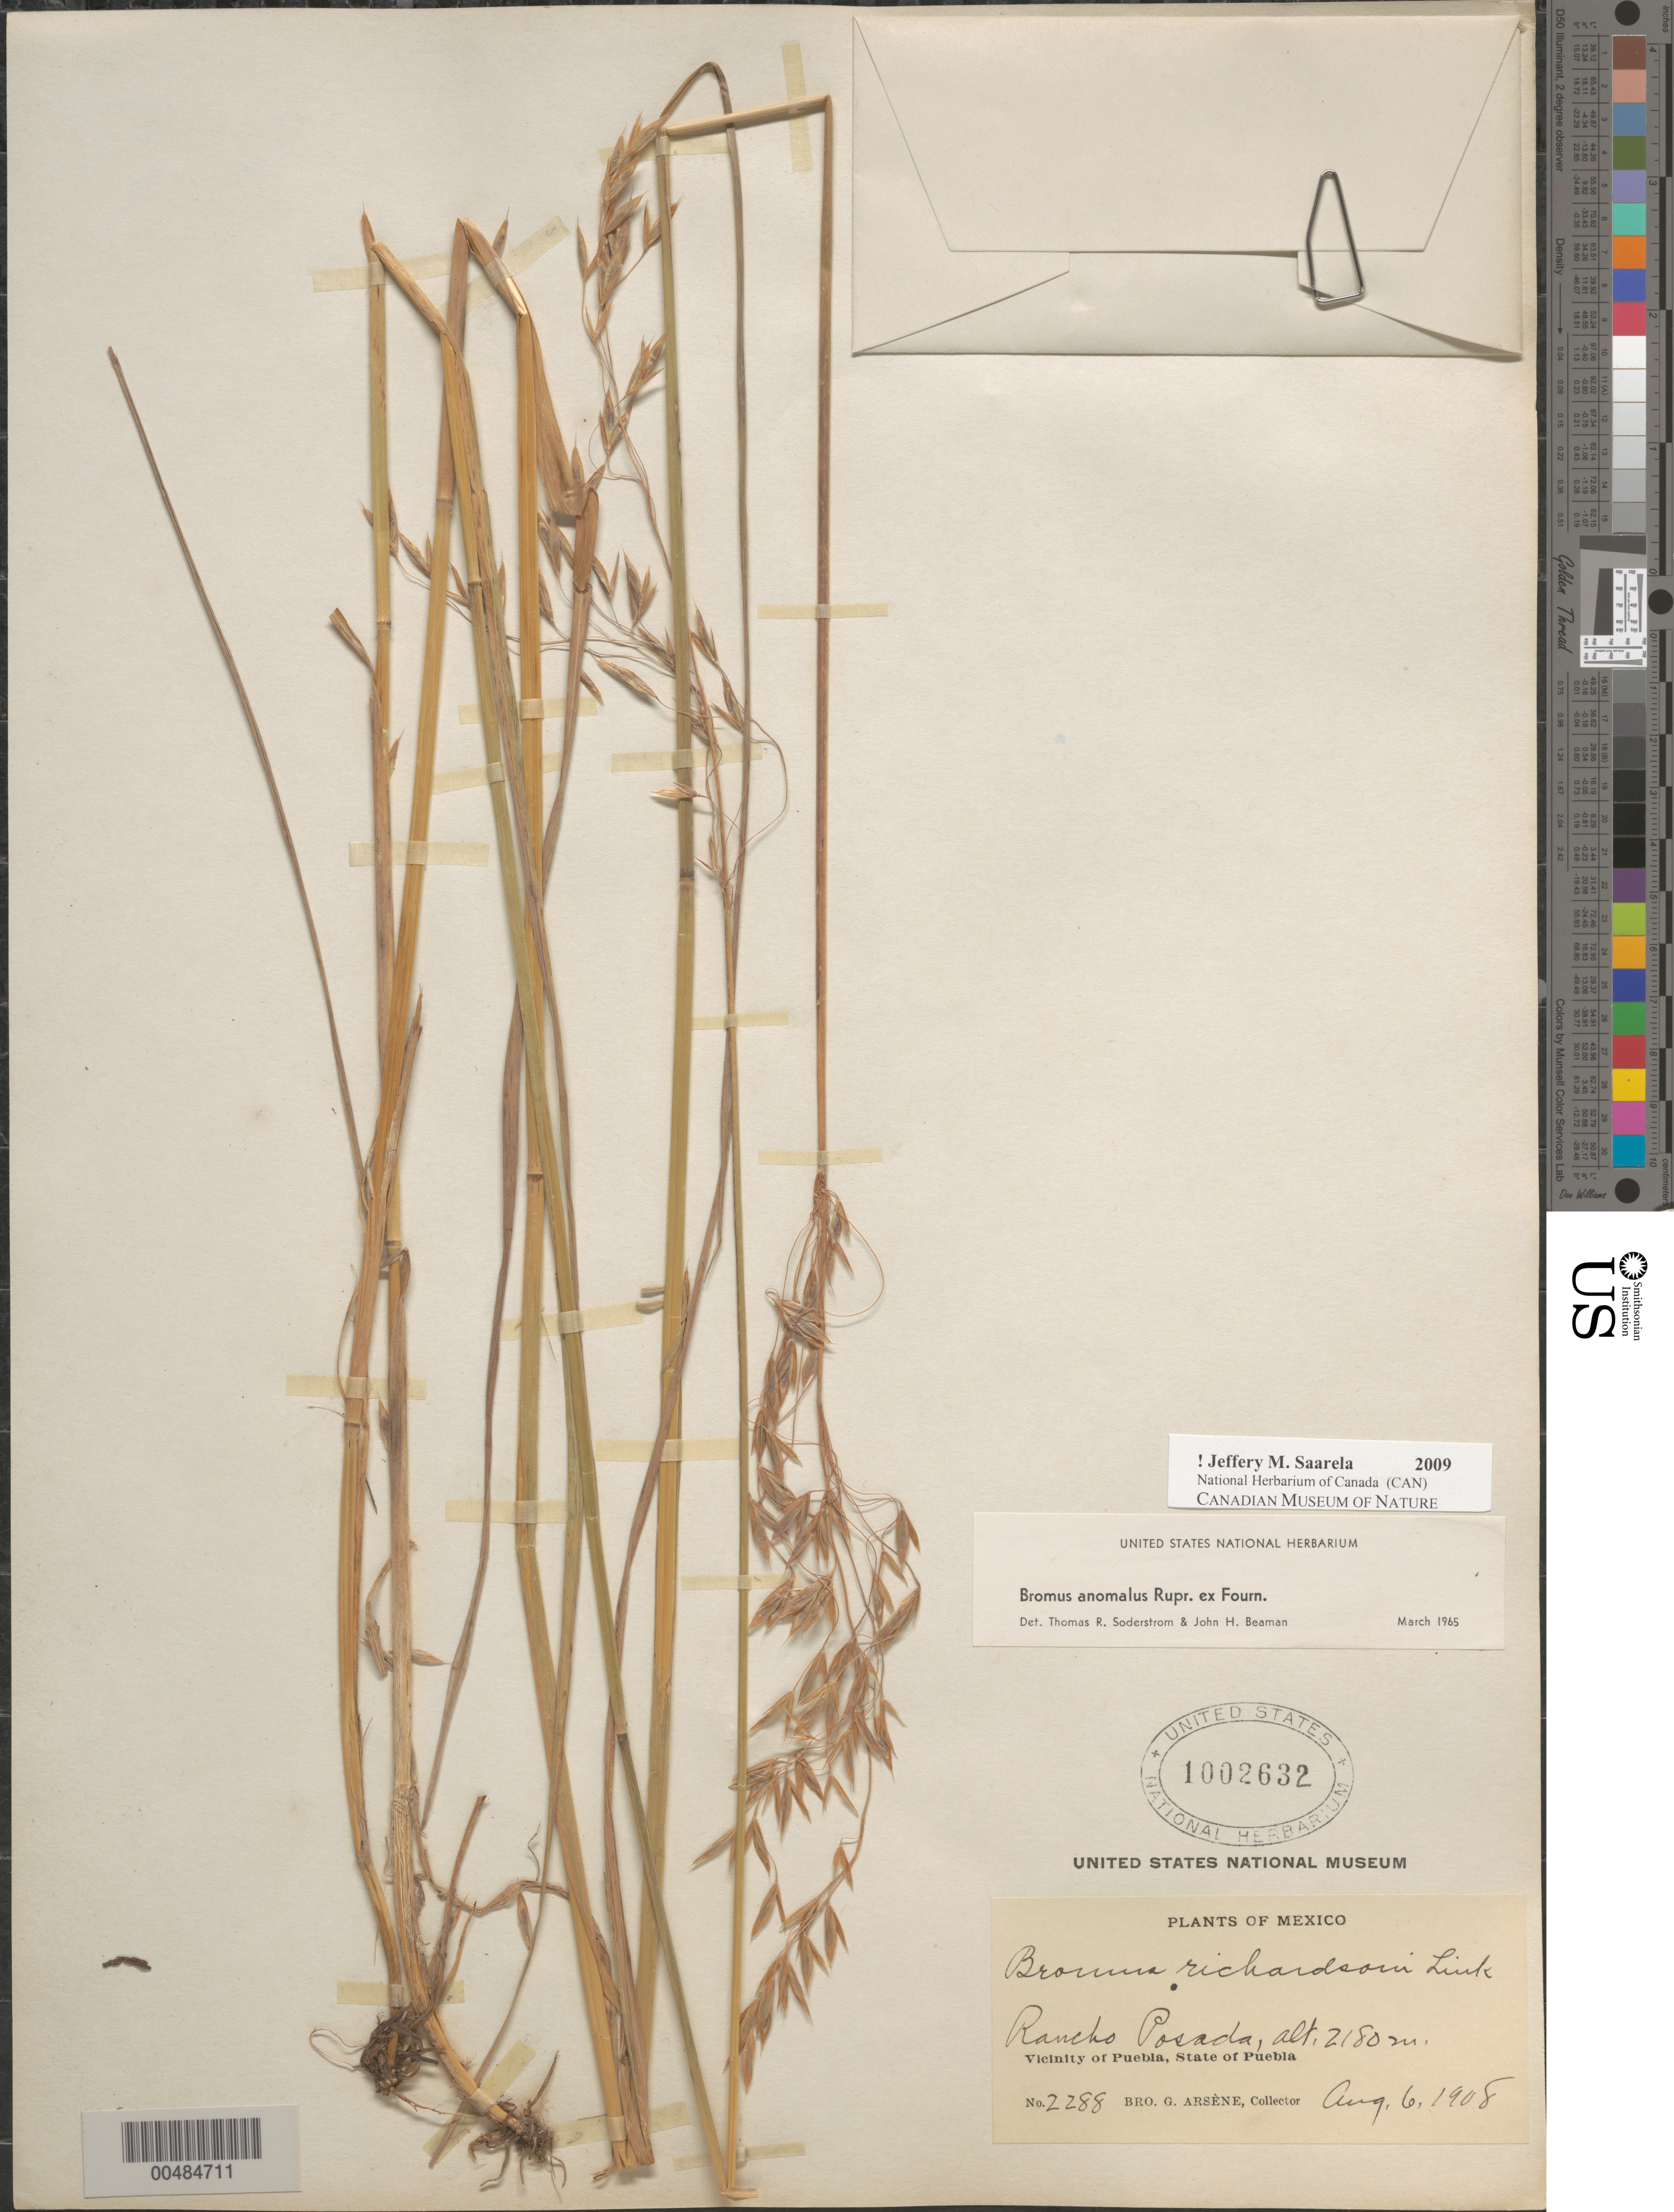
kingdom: Plantae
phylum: Tracheophyta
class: Liliopsida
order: Poales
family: Poaceae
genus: Bromus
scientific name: Bromus anomalus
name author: Rupr. ex E. Fourn.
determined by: Soderstrom, T. R.; Beaman, J. H.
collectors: Bro. G. Arsène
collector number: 2288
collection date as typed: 6 Aug 1908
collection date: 1908-08-06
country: Mexico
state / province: Puebla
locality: Rancho Posada, vicinity of Puebla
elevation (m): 2180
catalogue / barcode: US 1002632